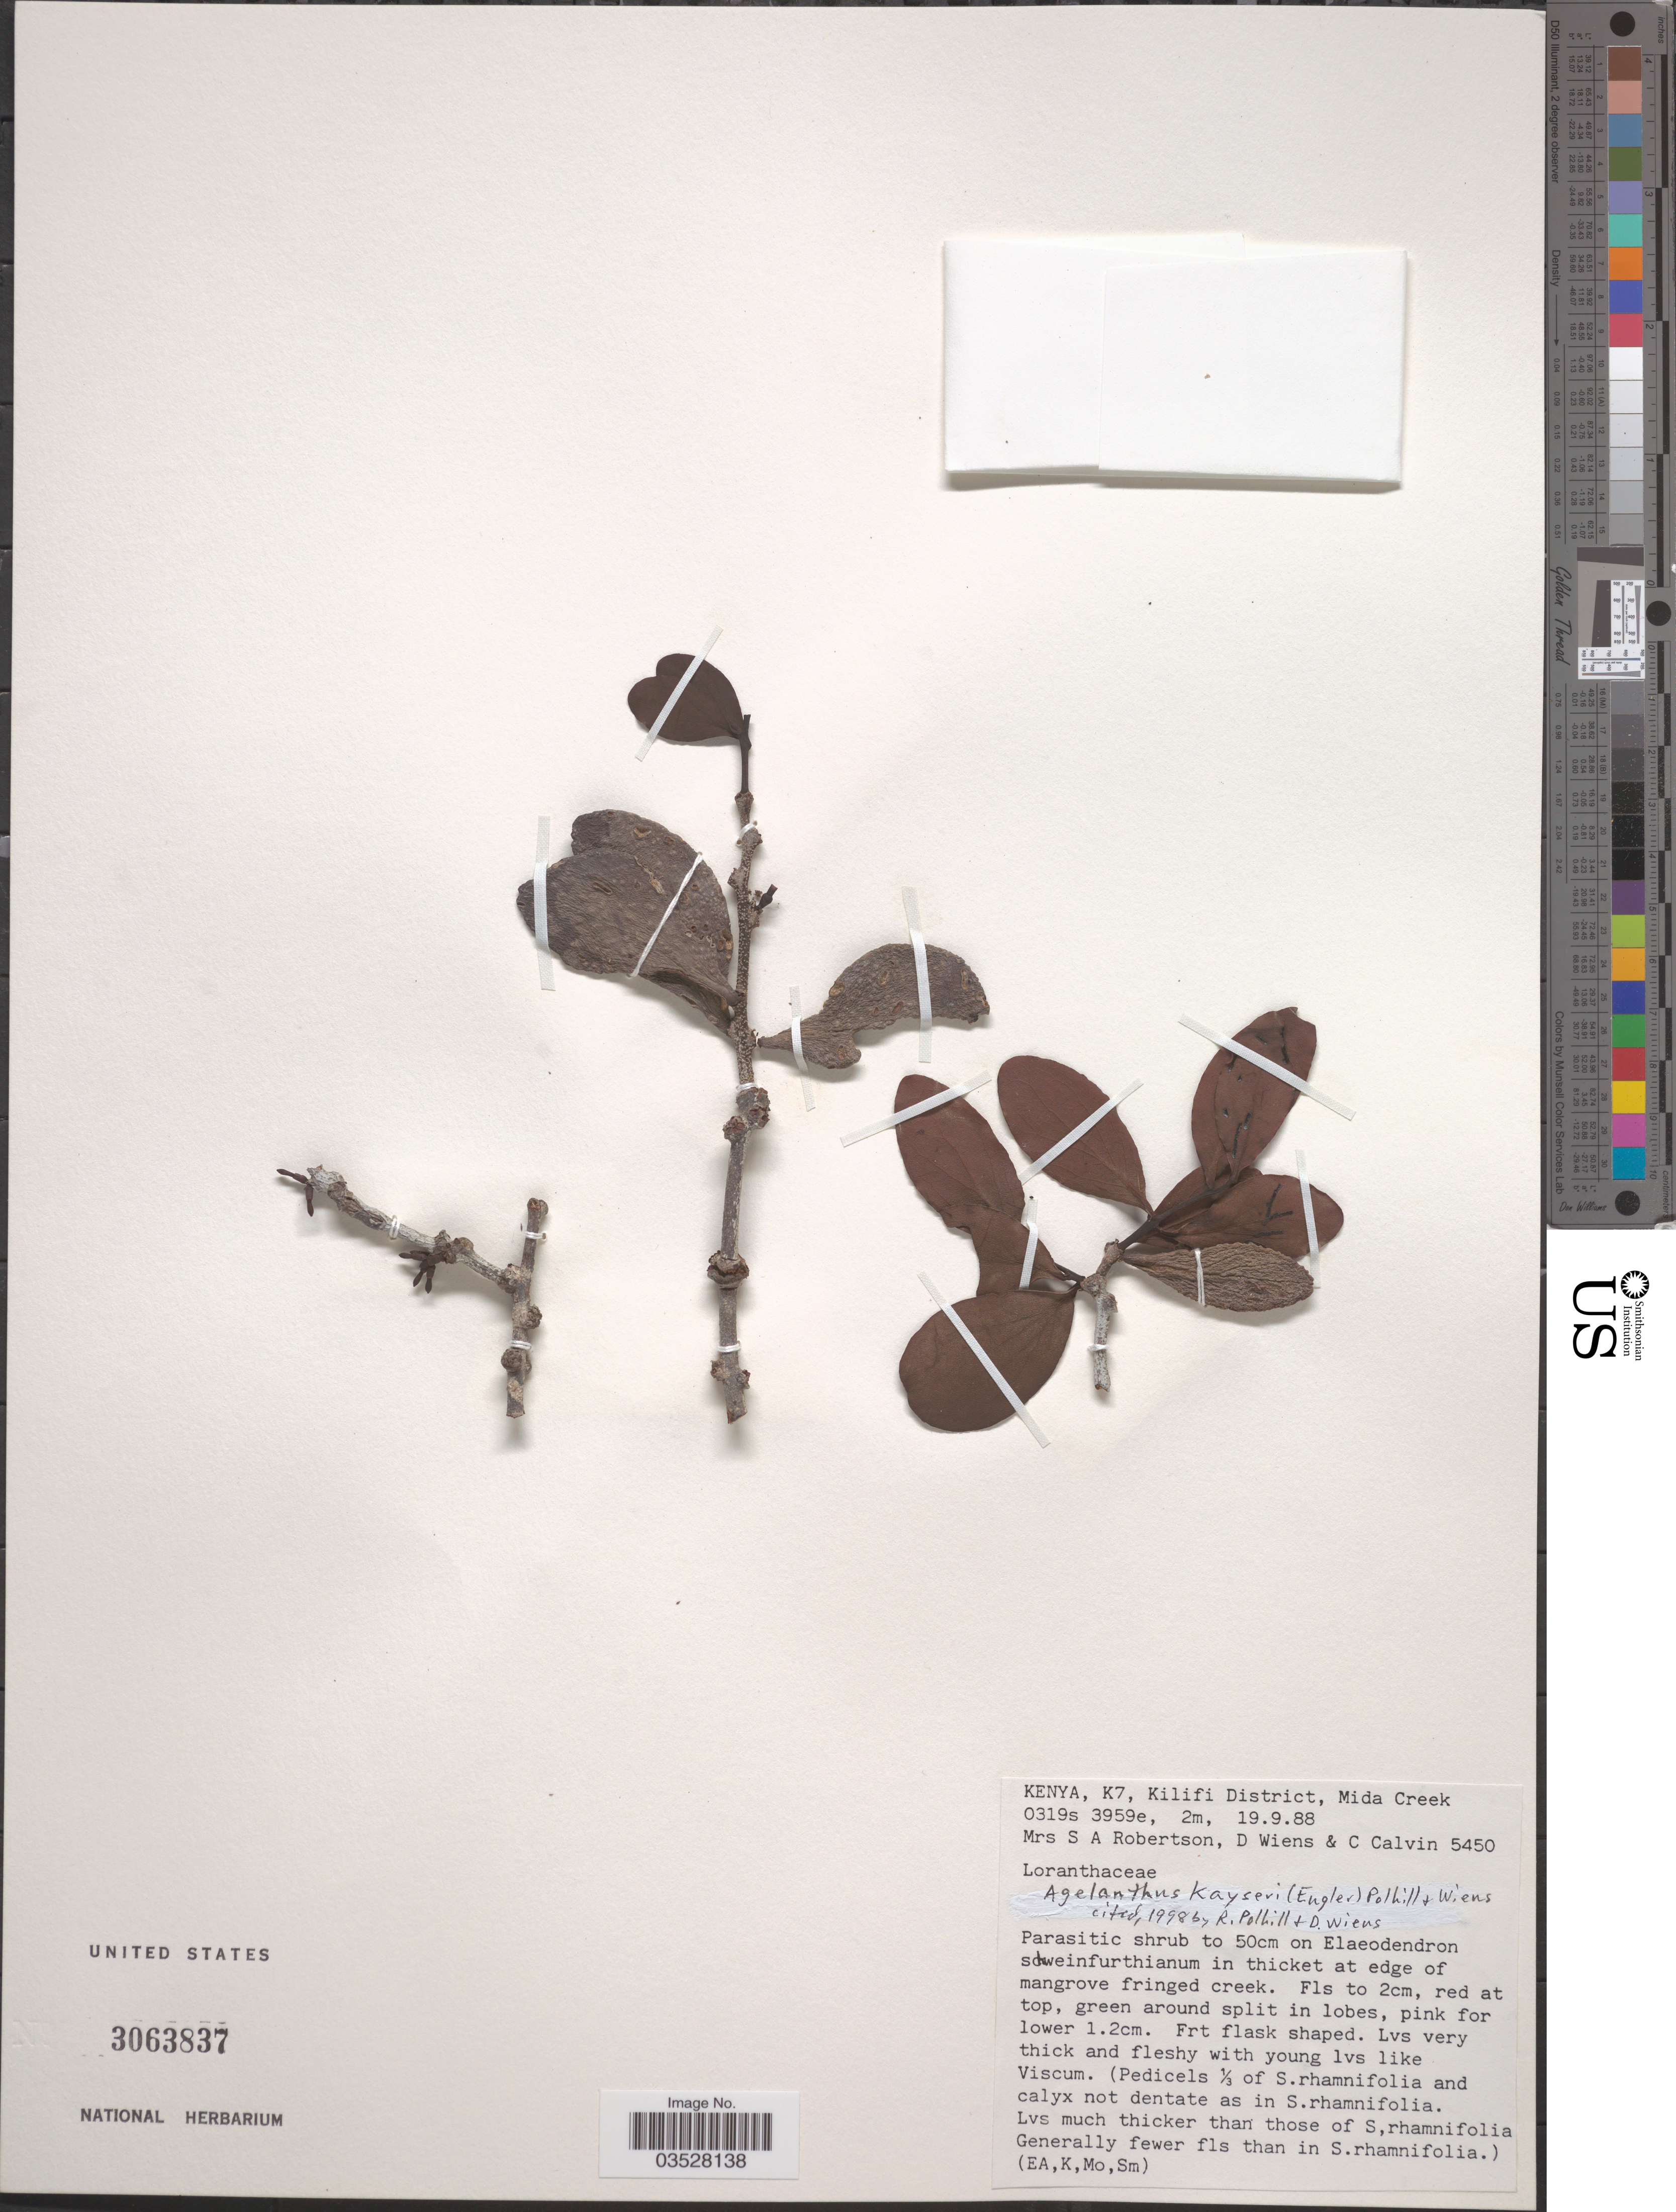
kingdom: Plantae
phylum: Tracheophyta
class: Magnoliopsida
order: Santalales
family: Loranthaceae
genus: Agelanthus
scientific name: Agelanthus kayseri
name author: (Engl.) Polhill & Wiens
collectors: S. Robertson, D. Wiens & C. Calvin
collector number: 5450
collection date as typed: Transcribed d/m/y: 19/9/88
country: Kenya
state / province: Kilifi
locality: K7, Kilifi District, Mida Creek.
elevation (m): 2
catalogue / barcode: US 3063837